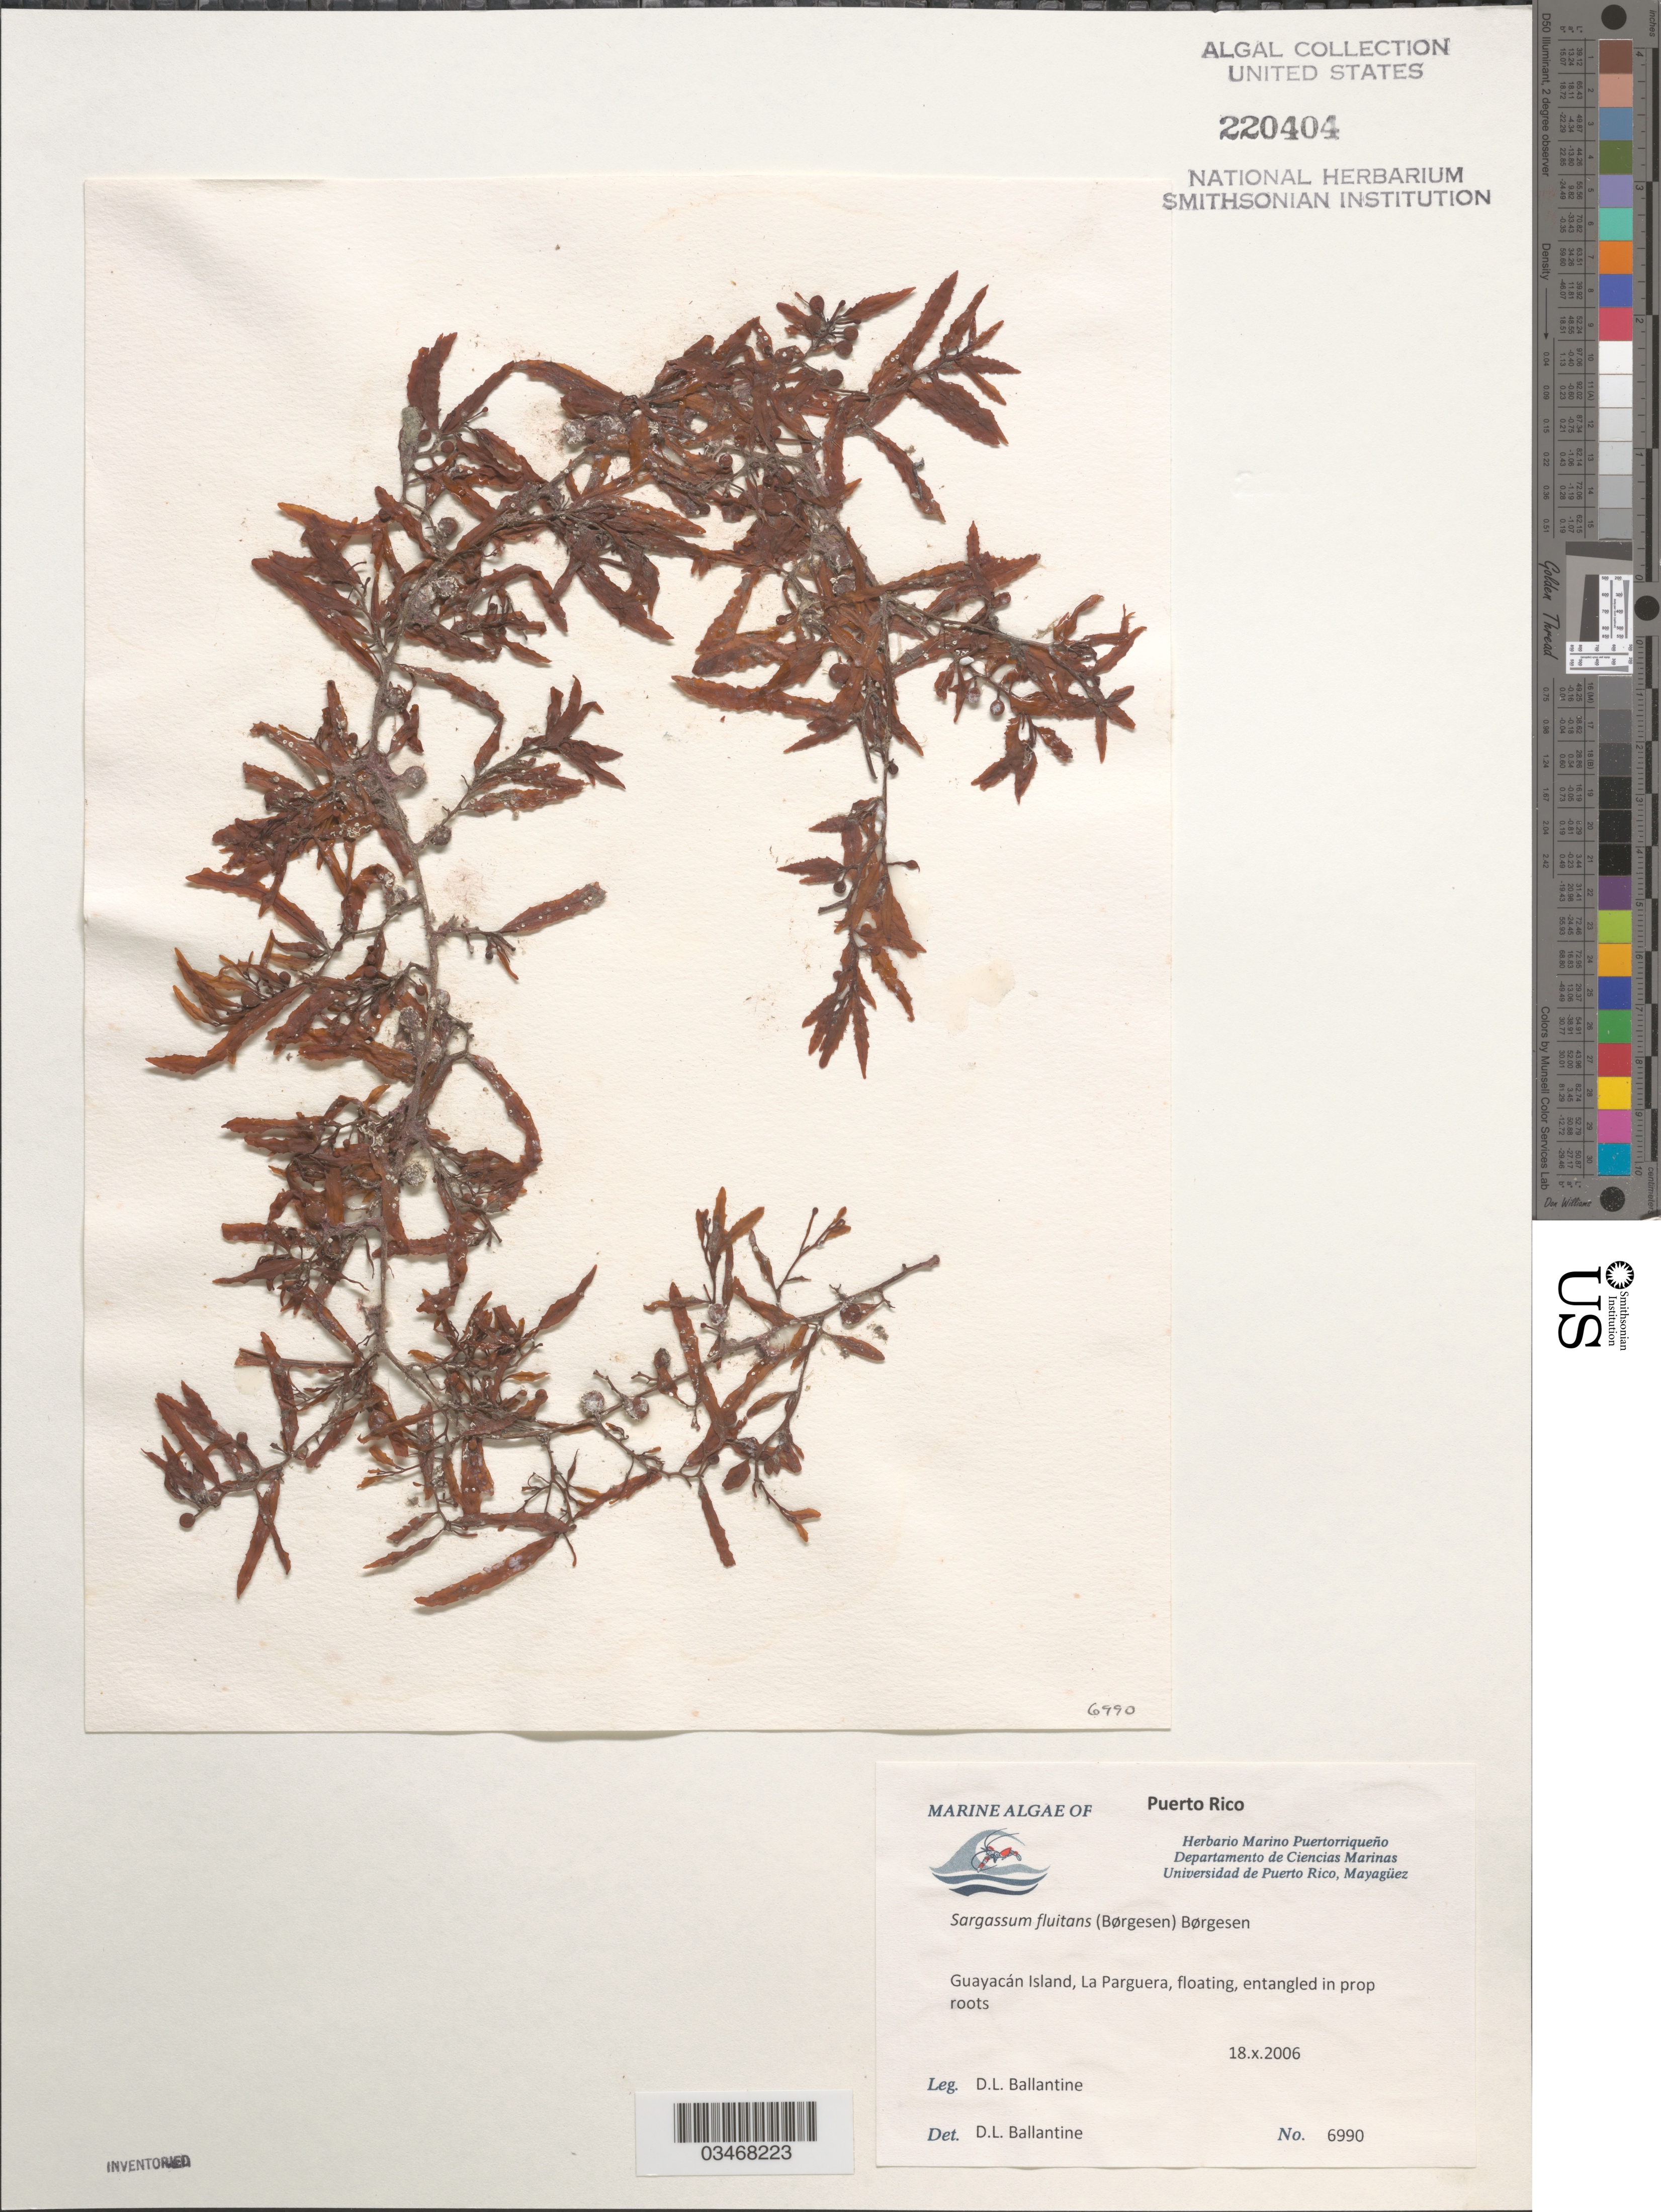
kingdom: Chromista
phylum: Ochrophyta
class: Phaeophyceae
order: Fucales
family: Sargassaceae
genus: Sargassum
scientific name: Sargassum fluitans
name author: (Børgesen) Børgesen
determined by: Ballantine, D. L.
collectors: D.L. Ballantine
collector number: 6990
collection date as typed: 18 Oct 2006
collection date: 2006-10-18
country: Puerto Rico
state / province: Lajas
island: Isla Guayacán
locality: La Parguera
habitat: Entangled in prop roots.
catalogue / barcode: US 220404